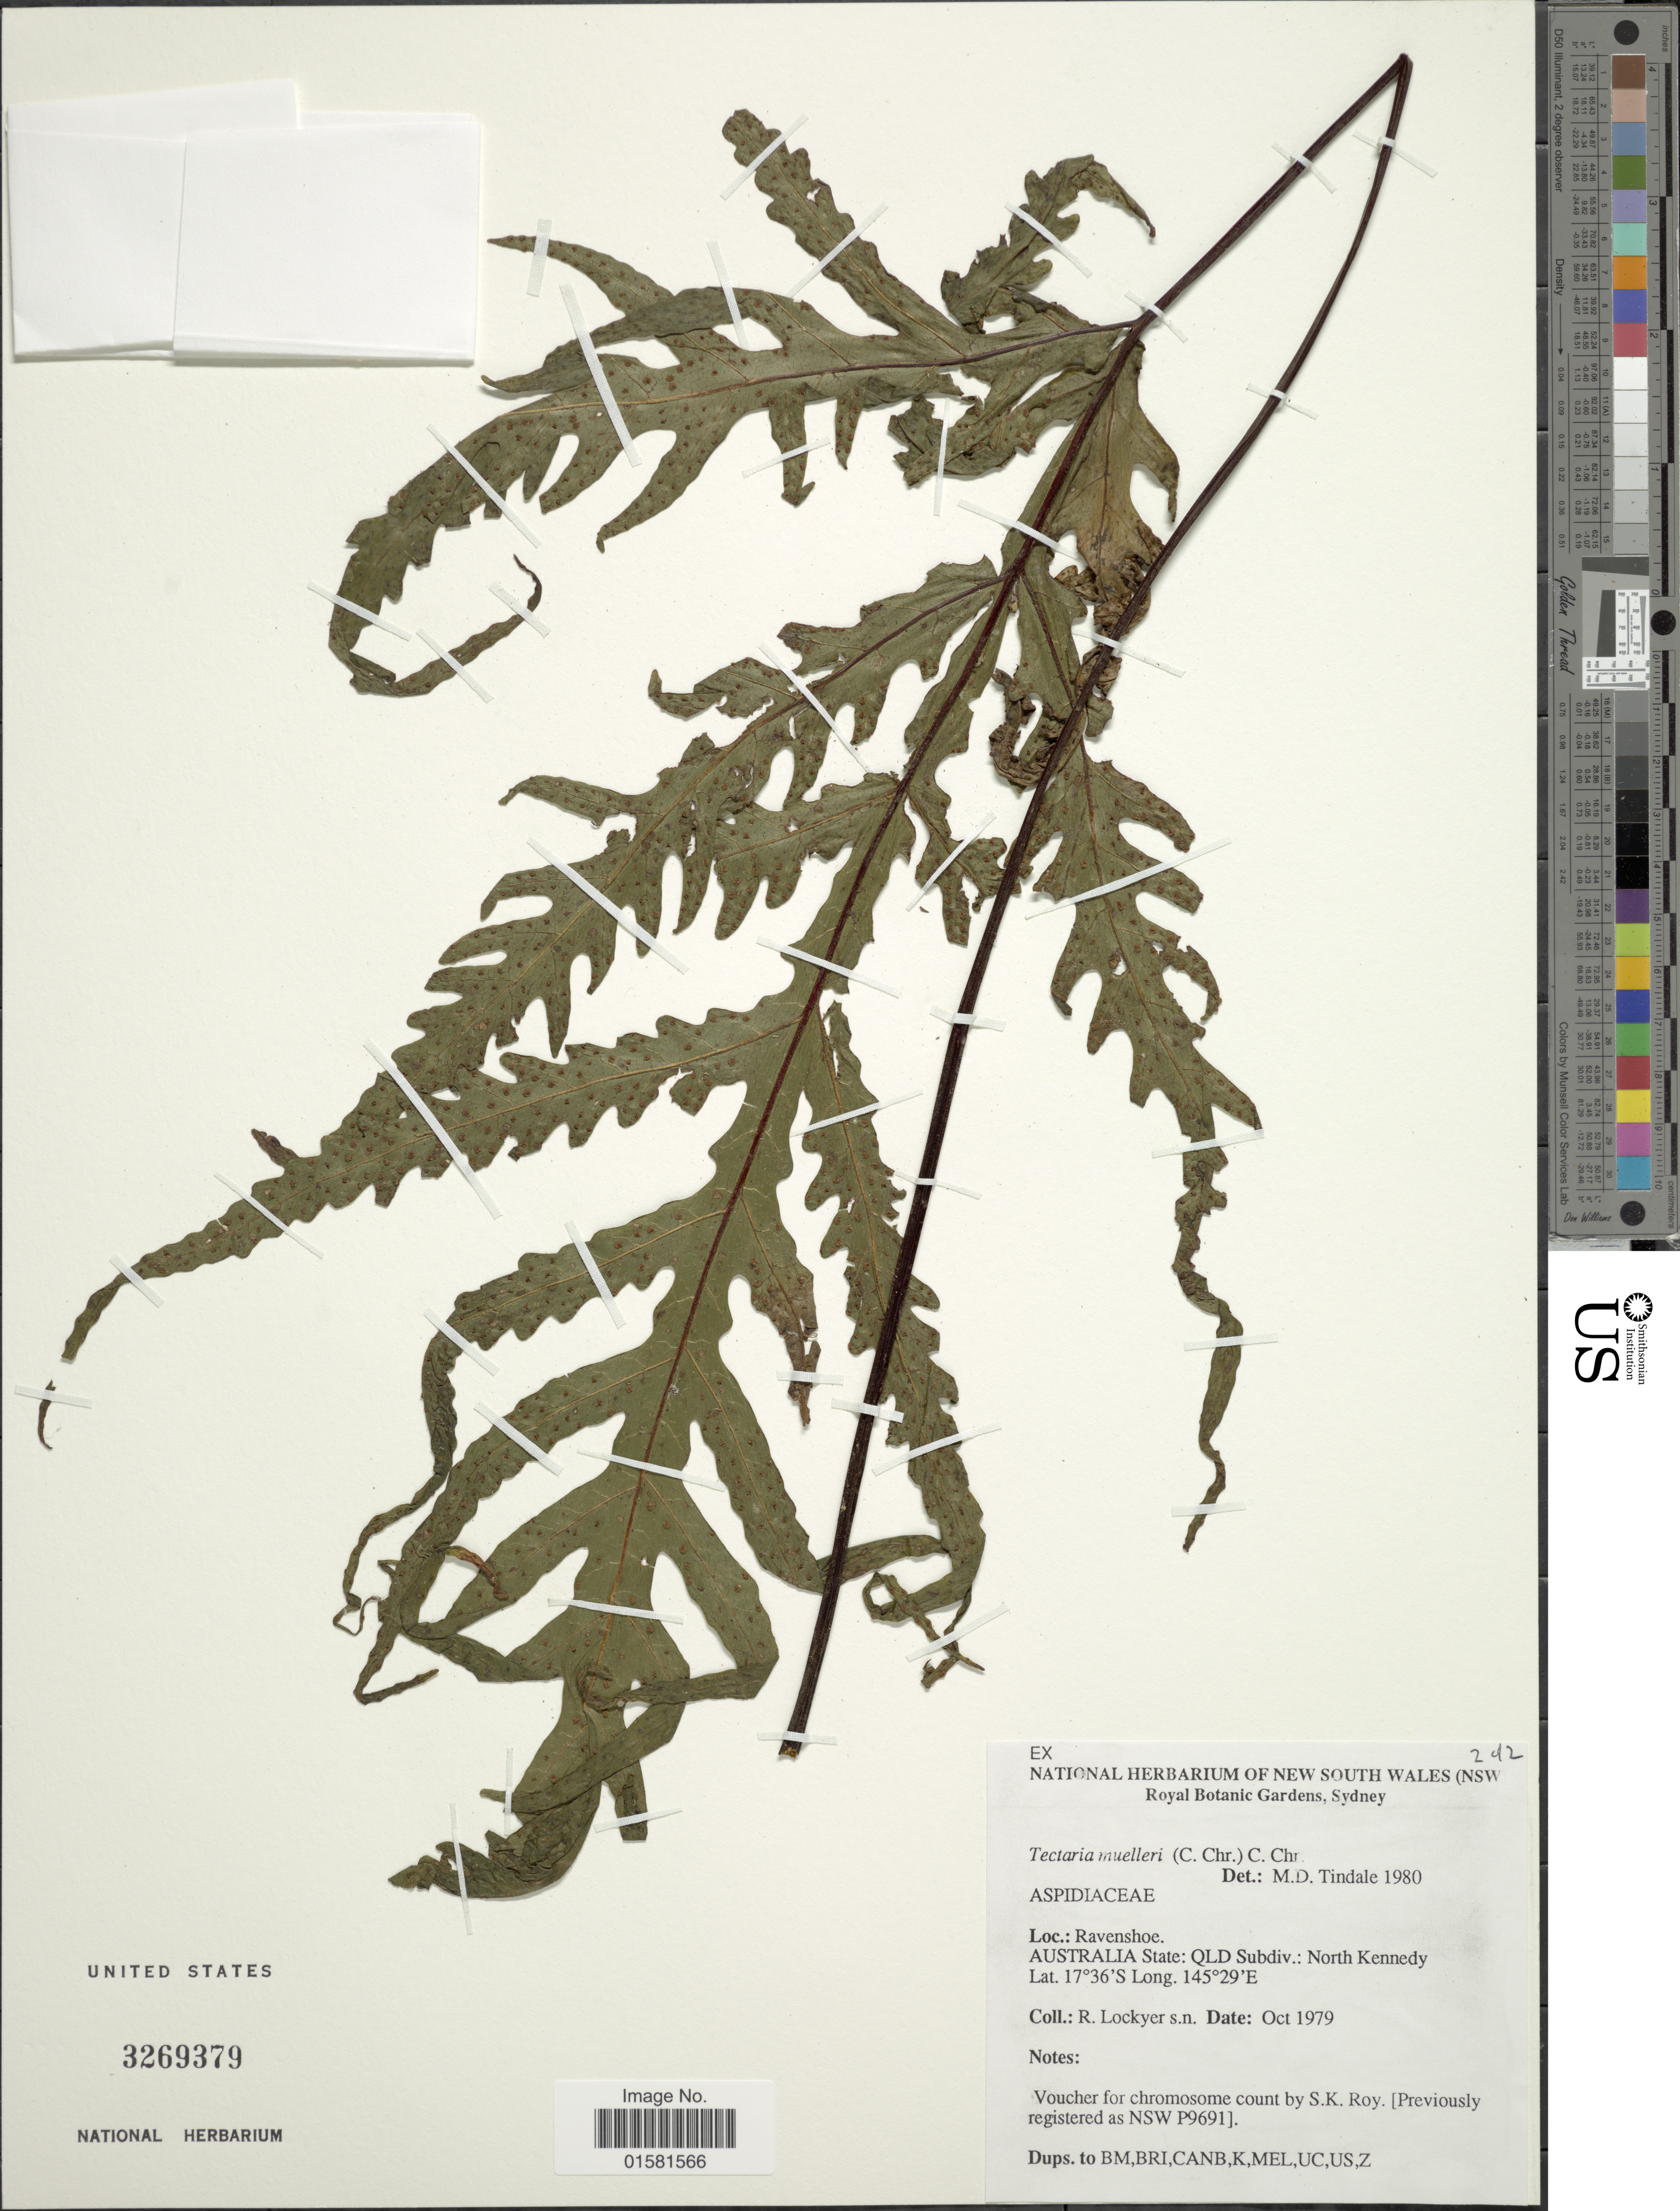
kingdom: Plantae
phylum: Tracheophyta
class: Polypodiopsida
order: Polypodiales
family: Tectariaceae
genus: Tectaria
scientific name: Tectaria muelleri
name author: (C. Chr.) C. Chr.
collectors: R. Lockyer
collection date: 1979-10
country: Australia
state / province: Queensland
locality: Ravenshoe, Australia State: QLD Subdiv.: North Kennedy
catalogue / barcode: US 3269379